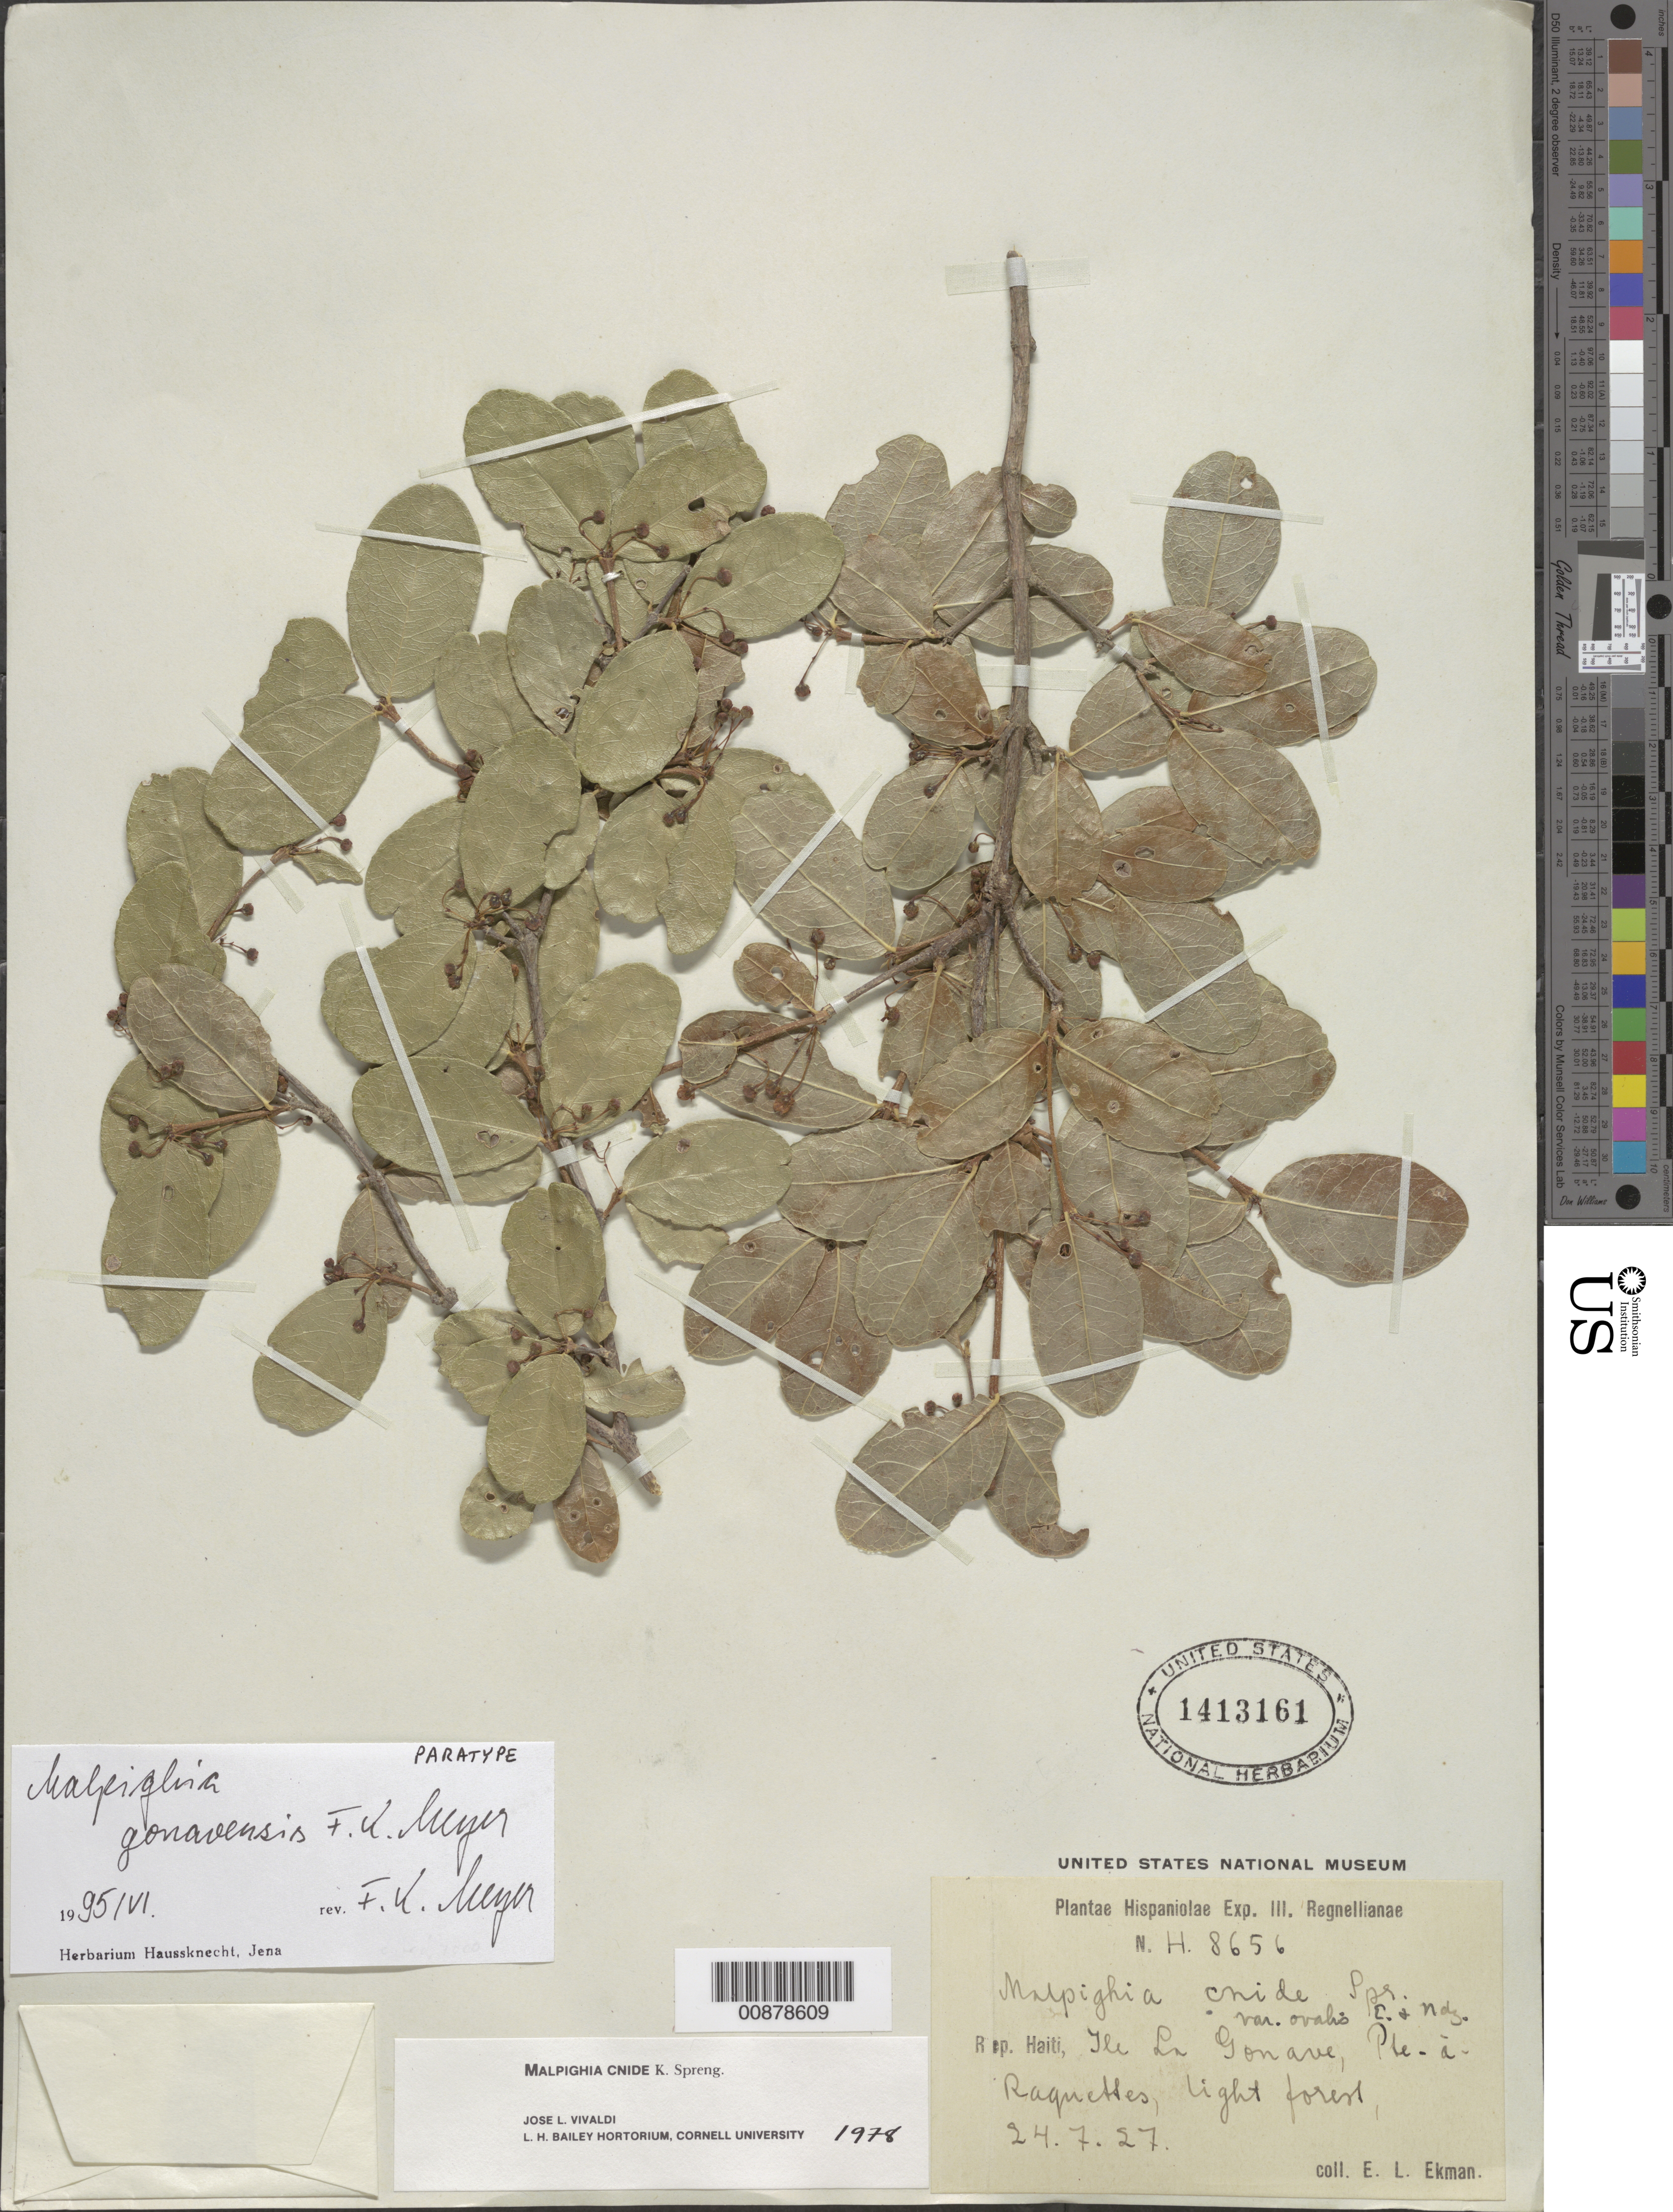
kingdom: Plantae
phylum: Tracheophyta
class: Magnoliopsida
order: Malpighiales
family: Malpighiaceae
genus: Malpighia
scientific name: Malpighia cnide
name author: Spreng.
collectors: E. L. Ekman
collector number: H. 8656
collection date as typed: Transcribed d/m/y: 24/7/27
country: Haiti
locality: Ile La Gonave, Pte-à-Raquettes.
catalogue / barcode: US 1413161